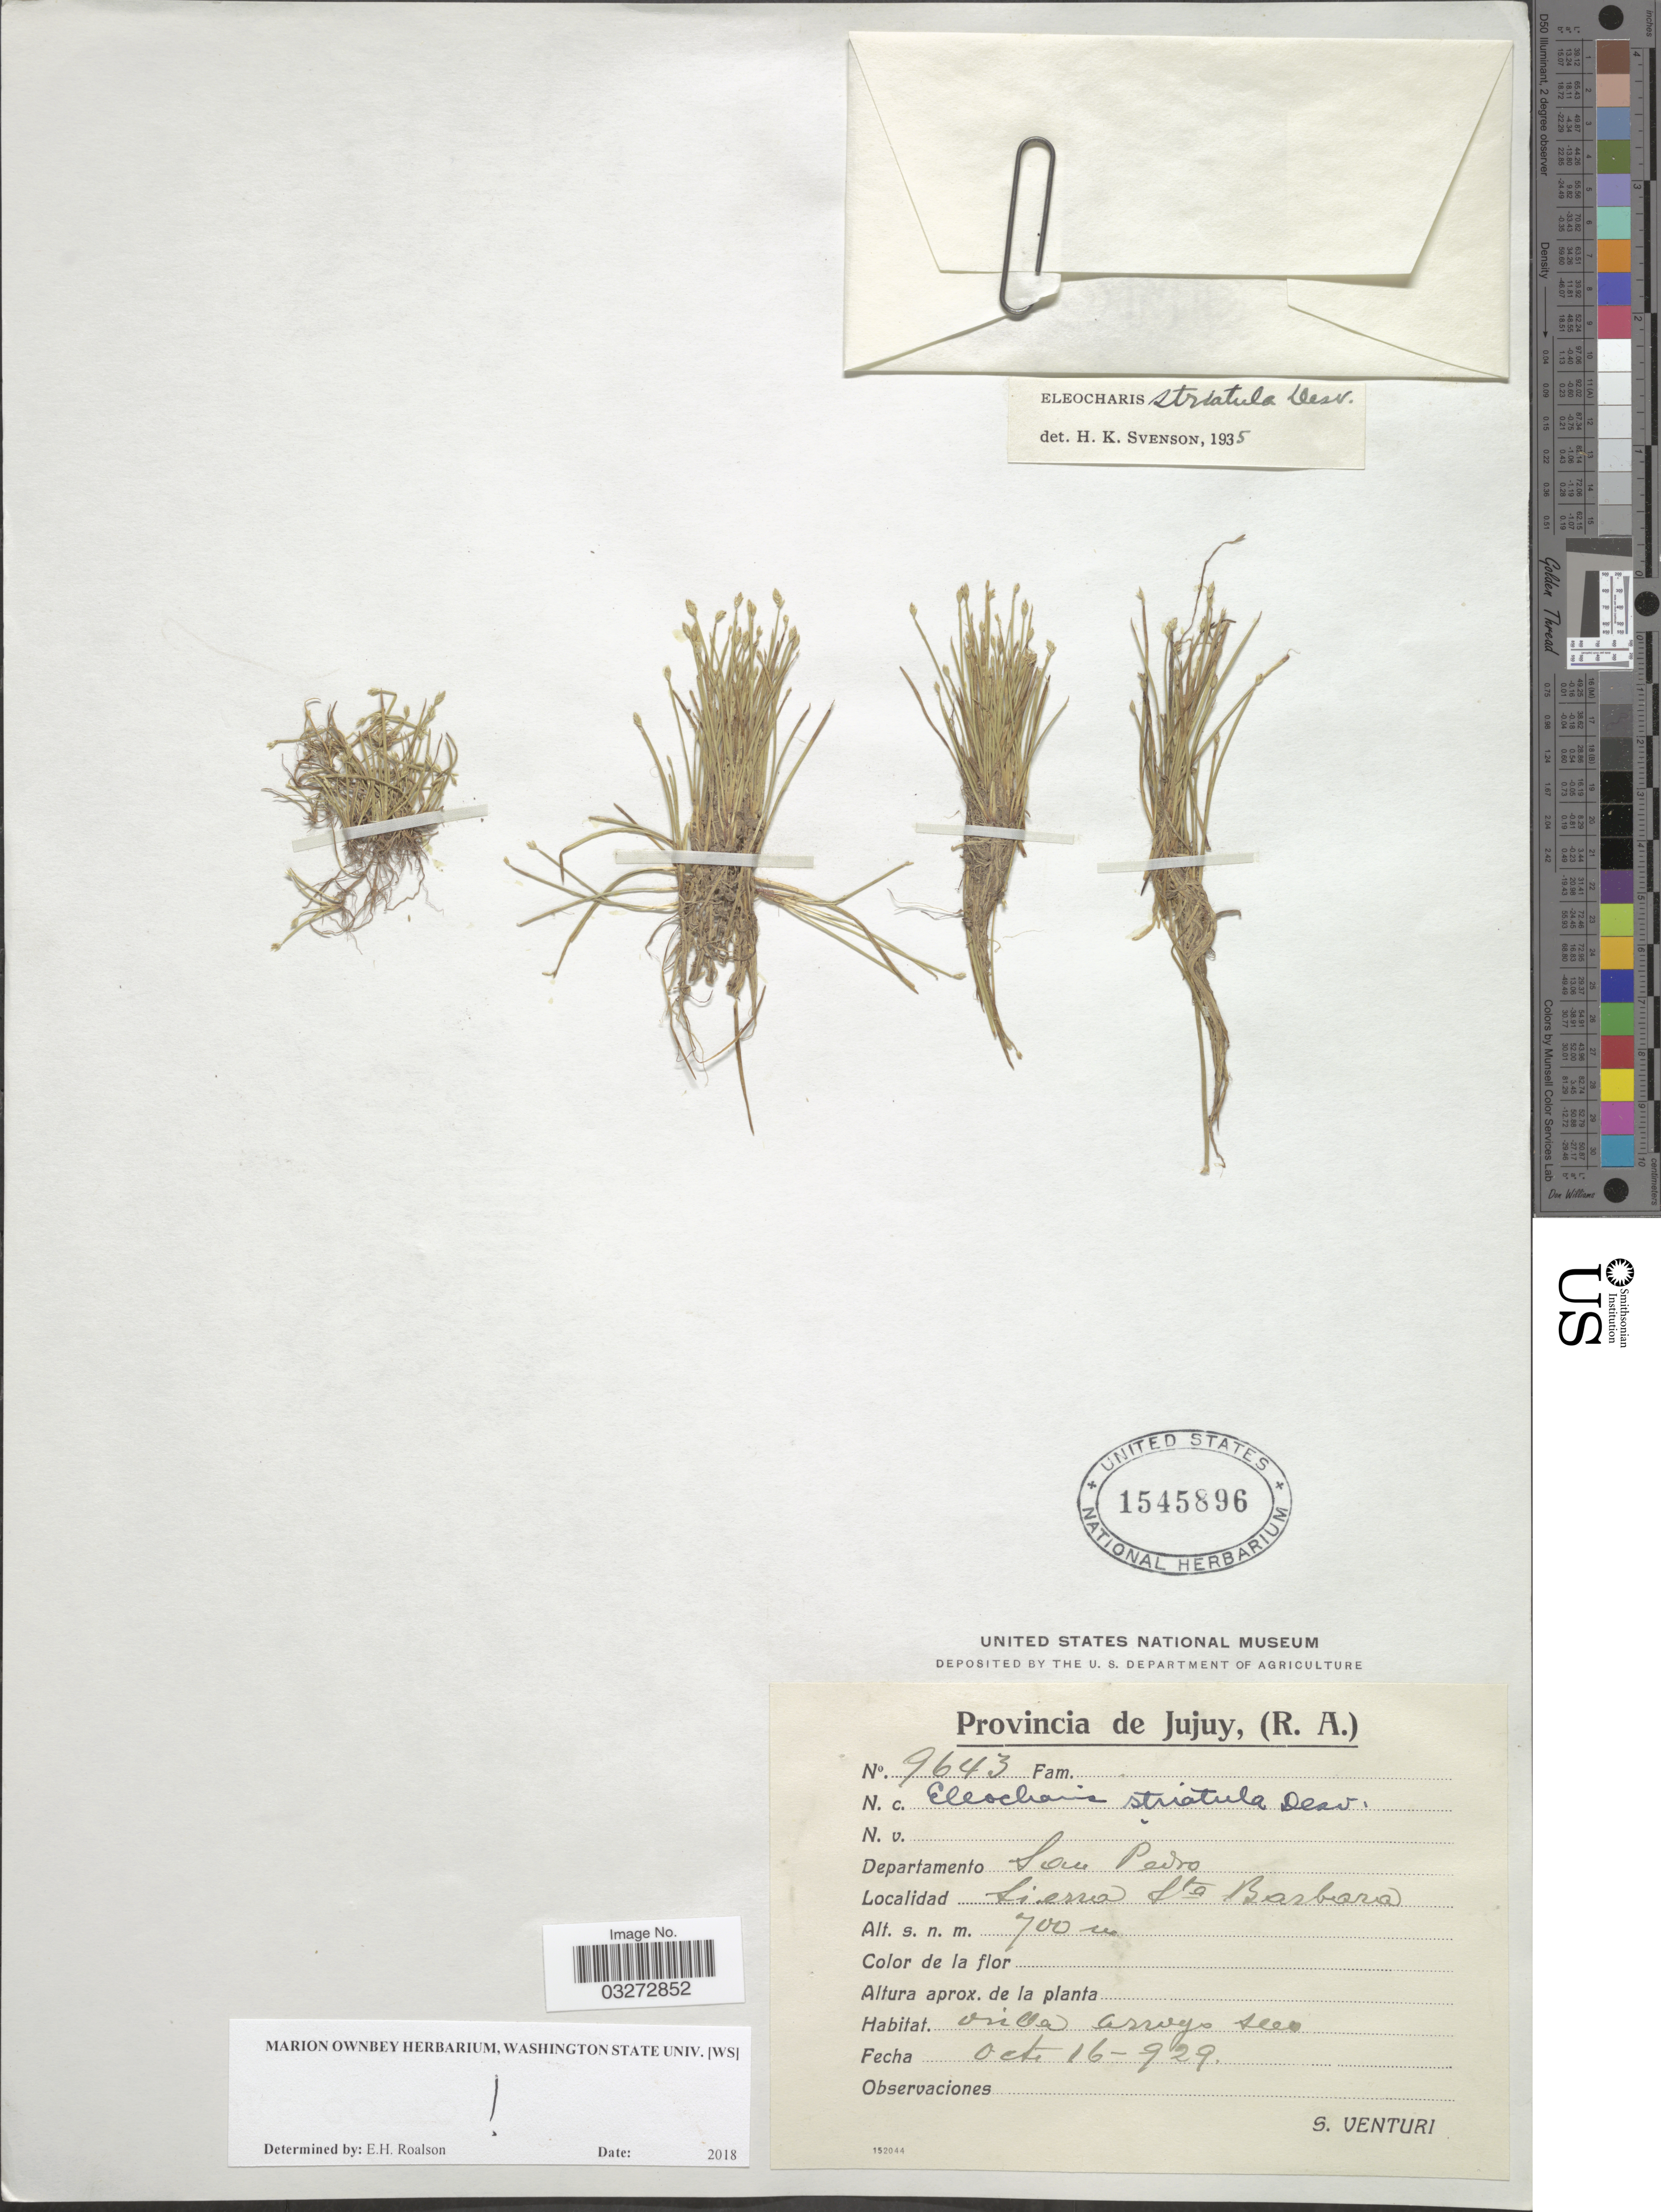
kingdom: Plantae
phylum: Tracheophyta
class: Liliopsida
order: Poales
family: Cyperaceae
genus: Eleocharis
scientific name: Eleocharis bonariensis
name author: Nees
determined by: Strong, Mark T., (BOT), Smithsonian Institution - National Museum of Natural History (UNITED STATES)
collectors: S. Venturi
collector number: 9643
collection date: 1929-10-16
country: Argentina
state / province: Jujuy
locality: Departamento San Pedro. Sierra Sta Barbara.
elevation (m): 700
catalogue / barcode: US 1545896